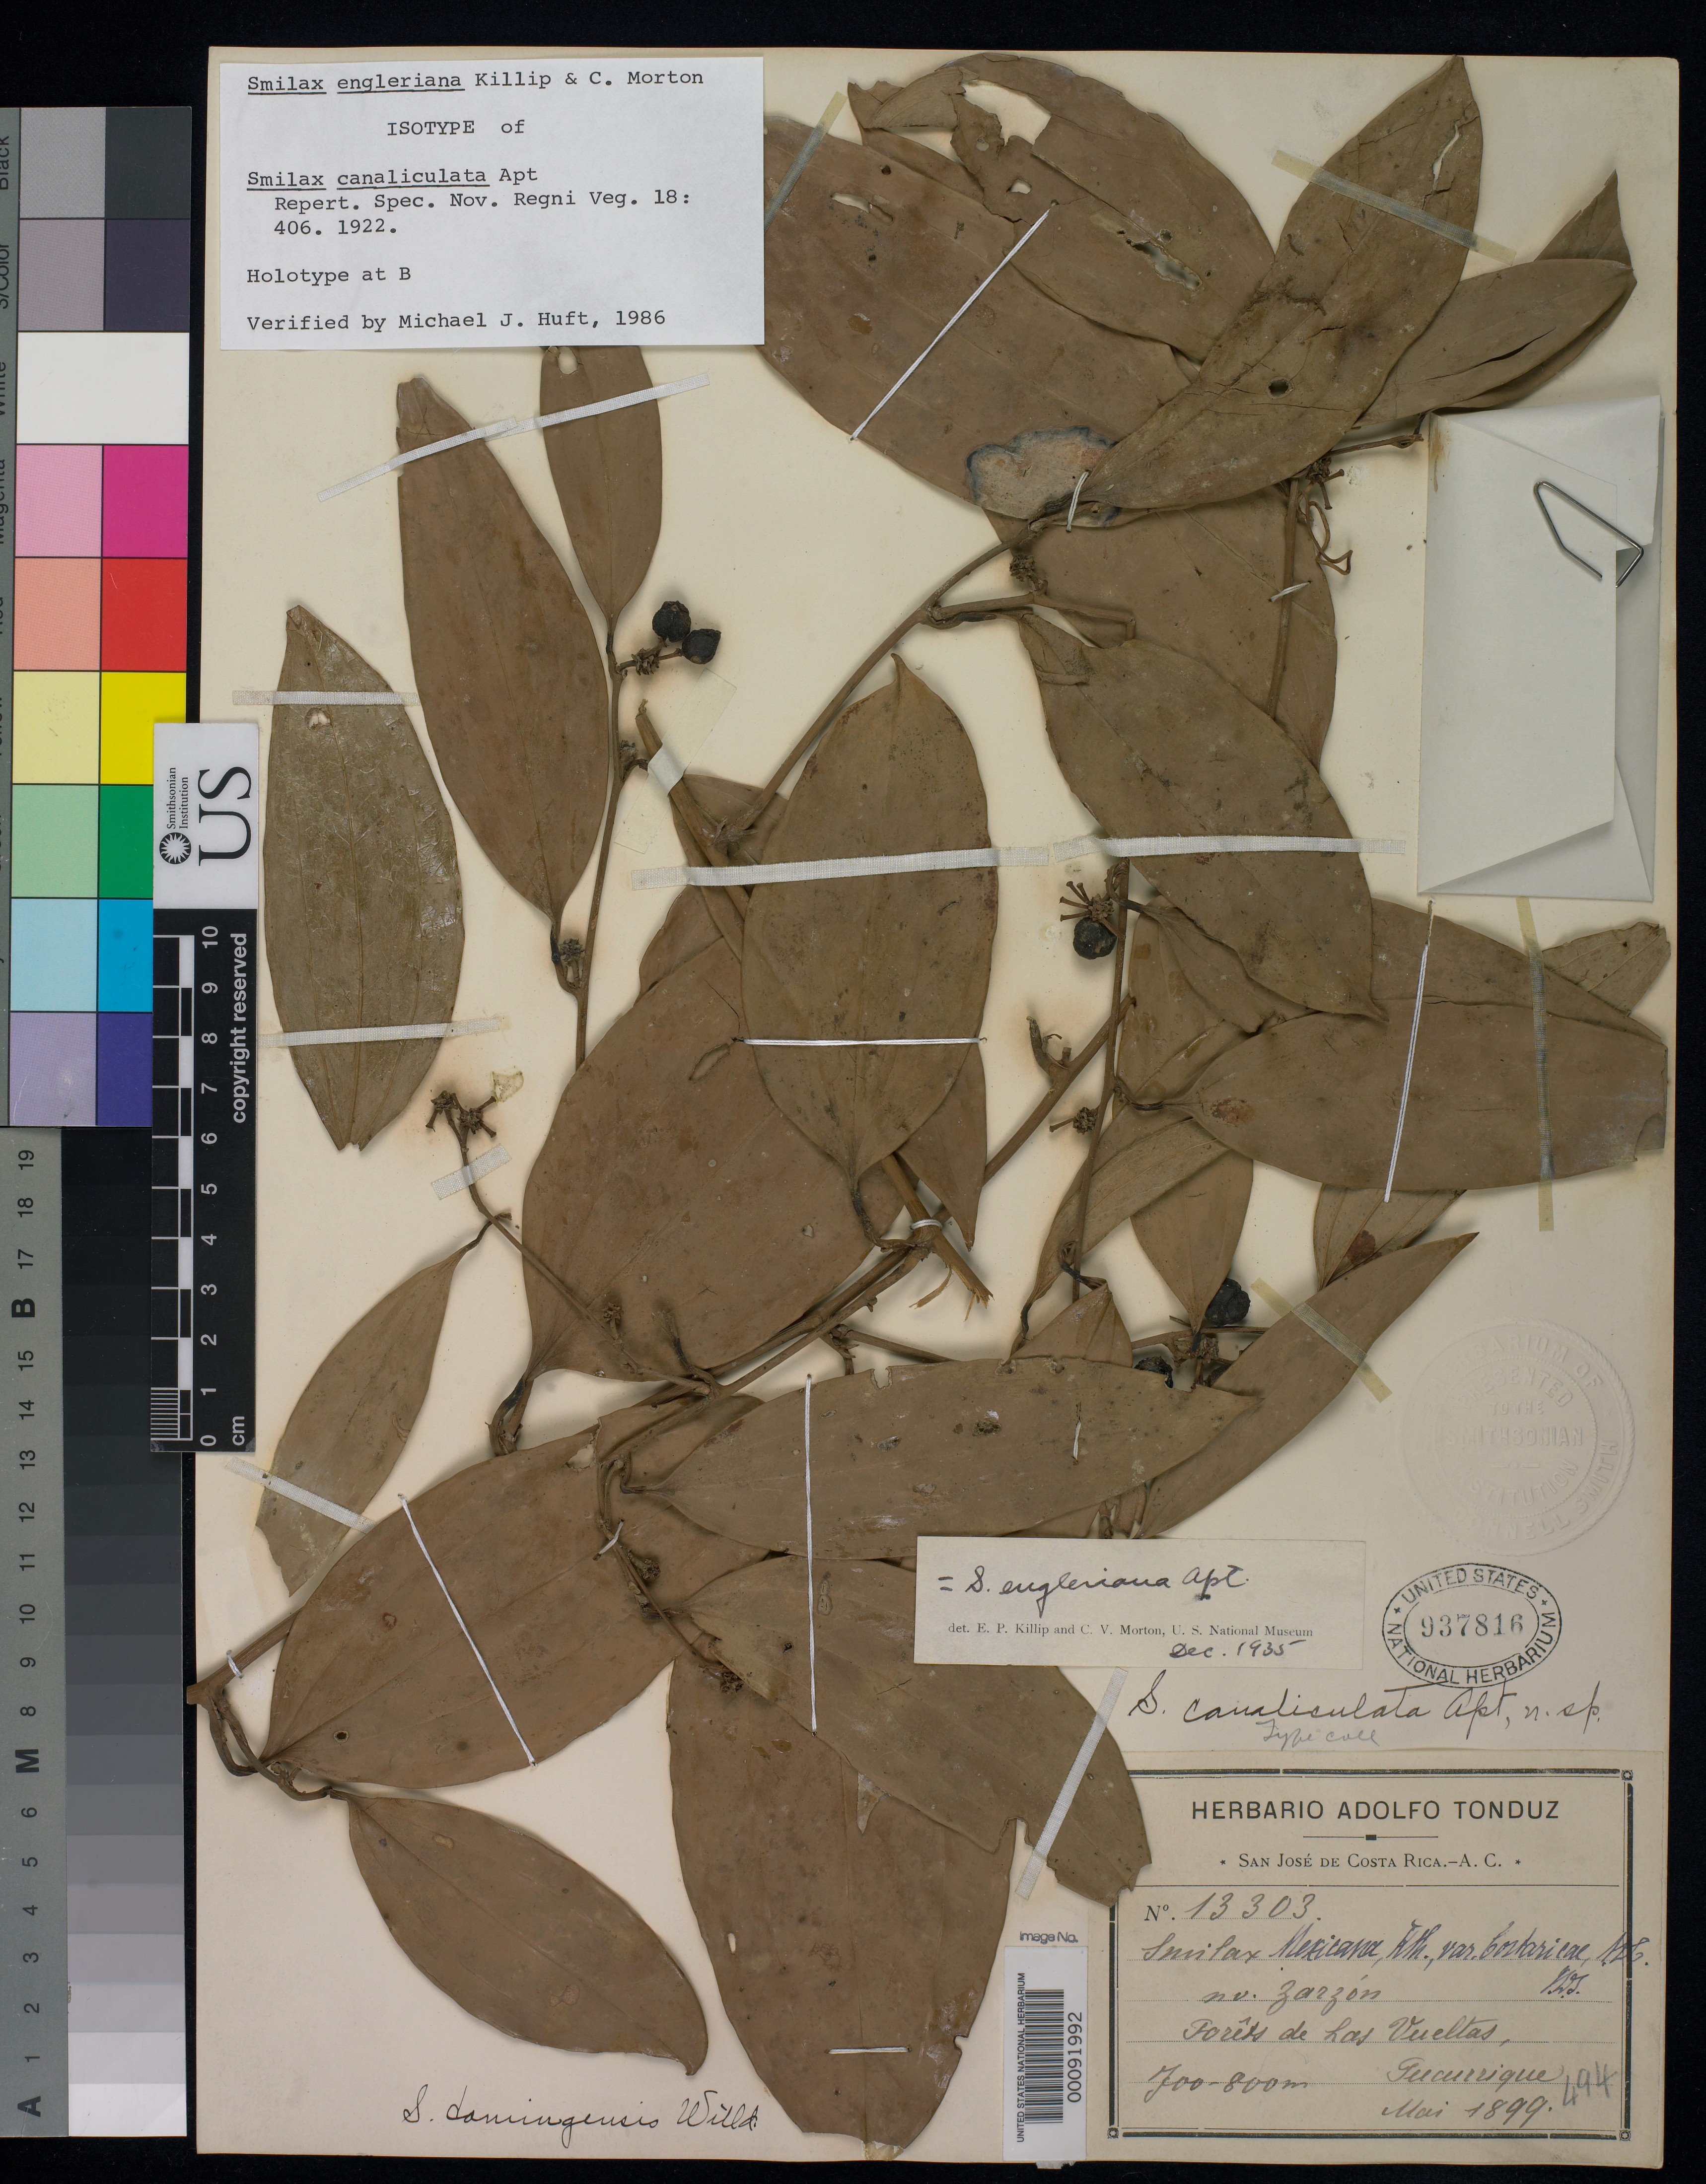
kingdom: Plantae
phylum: Tracheophyta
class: Liliopsida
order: Liliales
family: Smilacaceae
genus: Smilax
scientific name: Smilax canaliculata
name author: F.W. Apt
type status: Isotype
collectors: A. Tonduz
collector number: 13303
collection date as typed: May 1899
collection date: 1899-05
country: Costa Rica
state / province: San José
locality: Las Vueltas, Tuccurique.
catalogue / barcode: US 937816